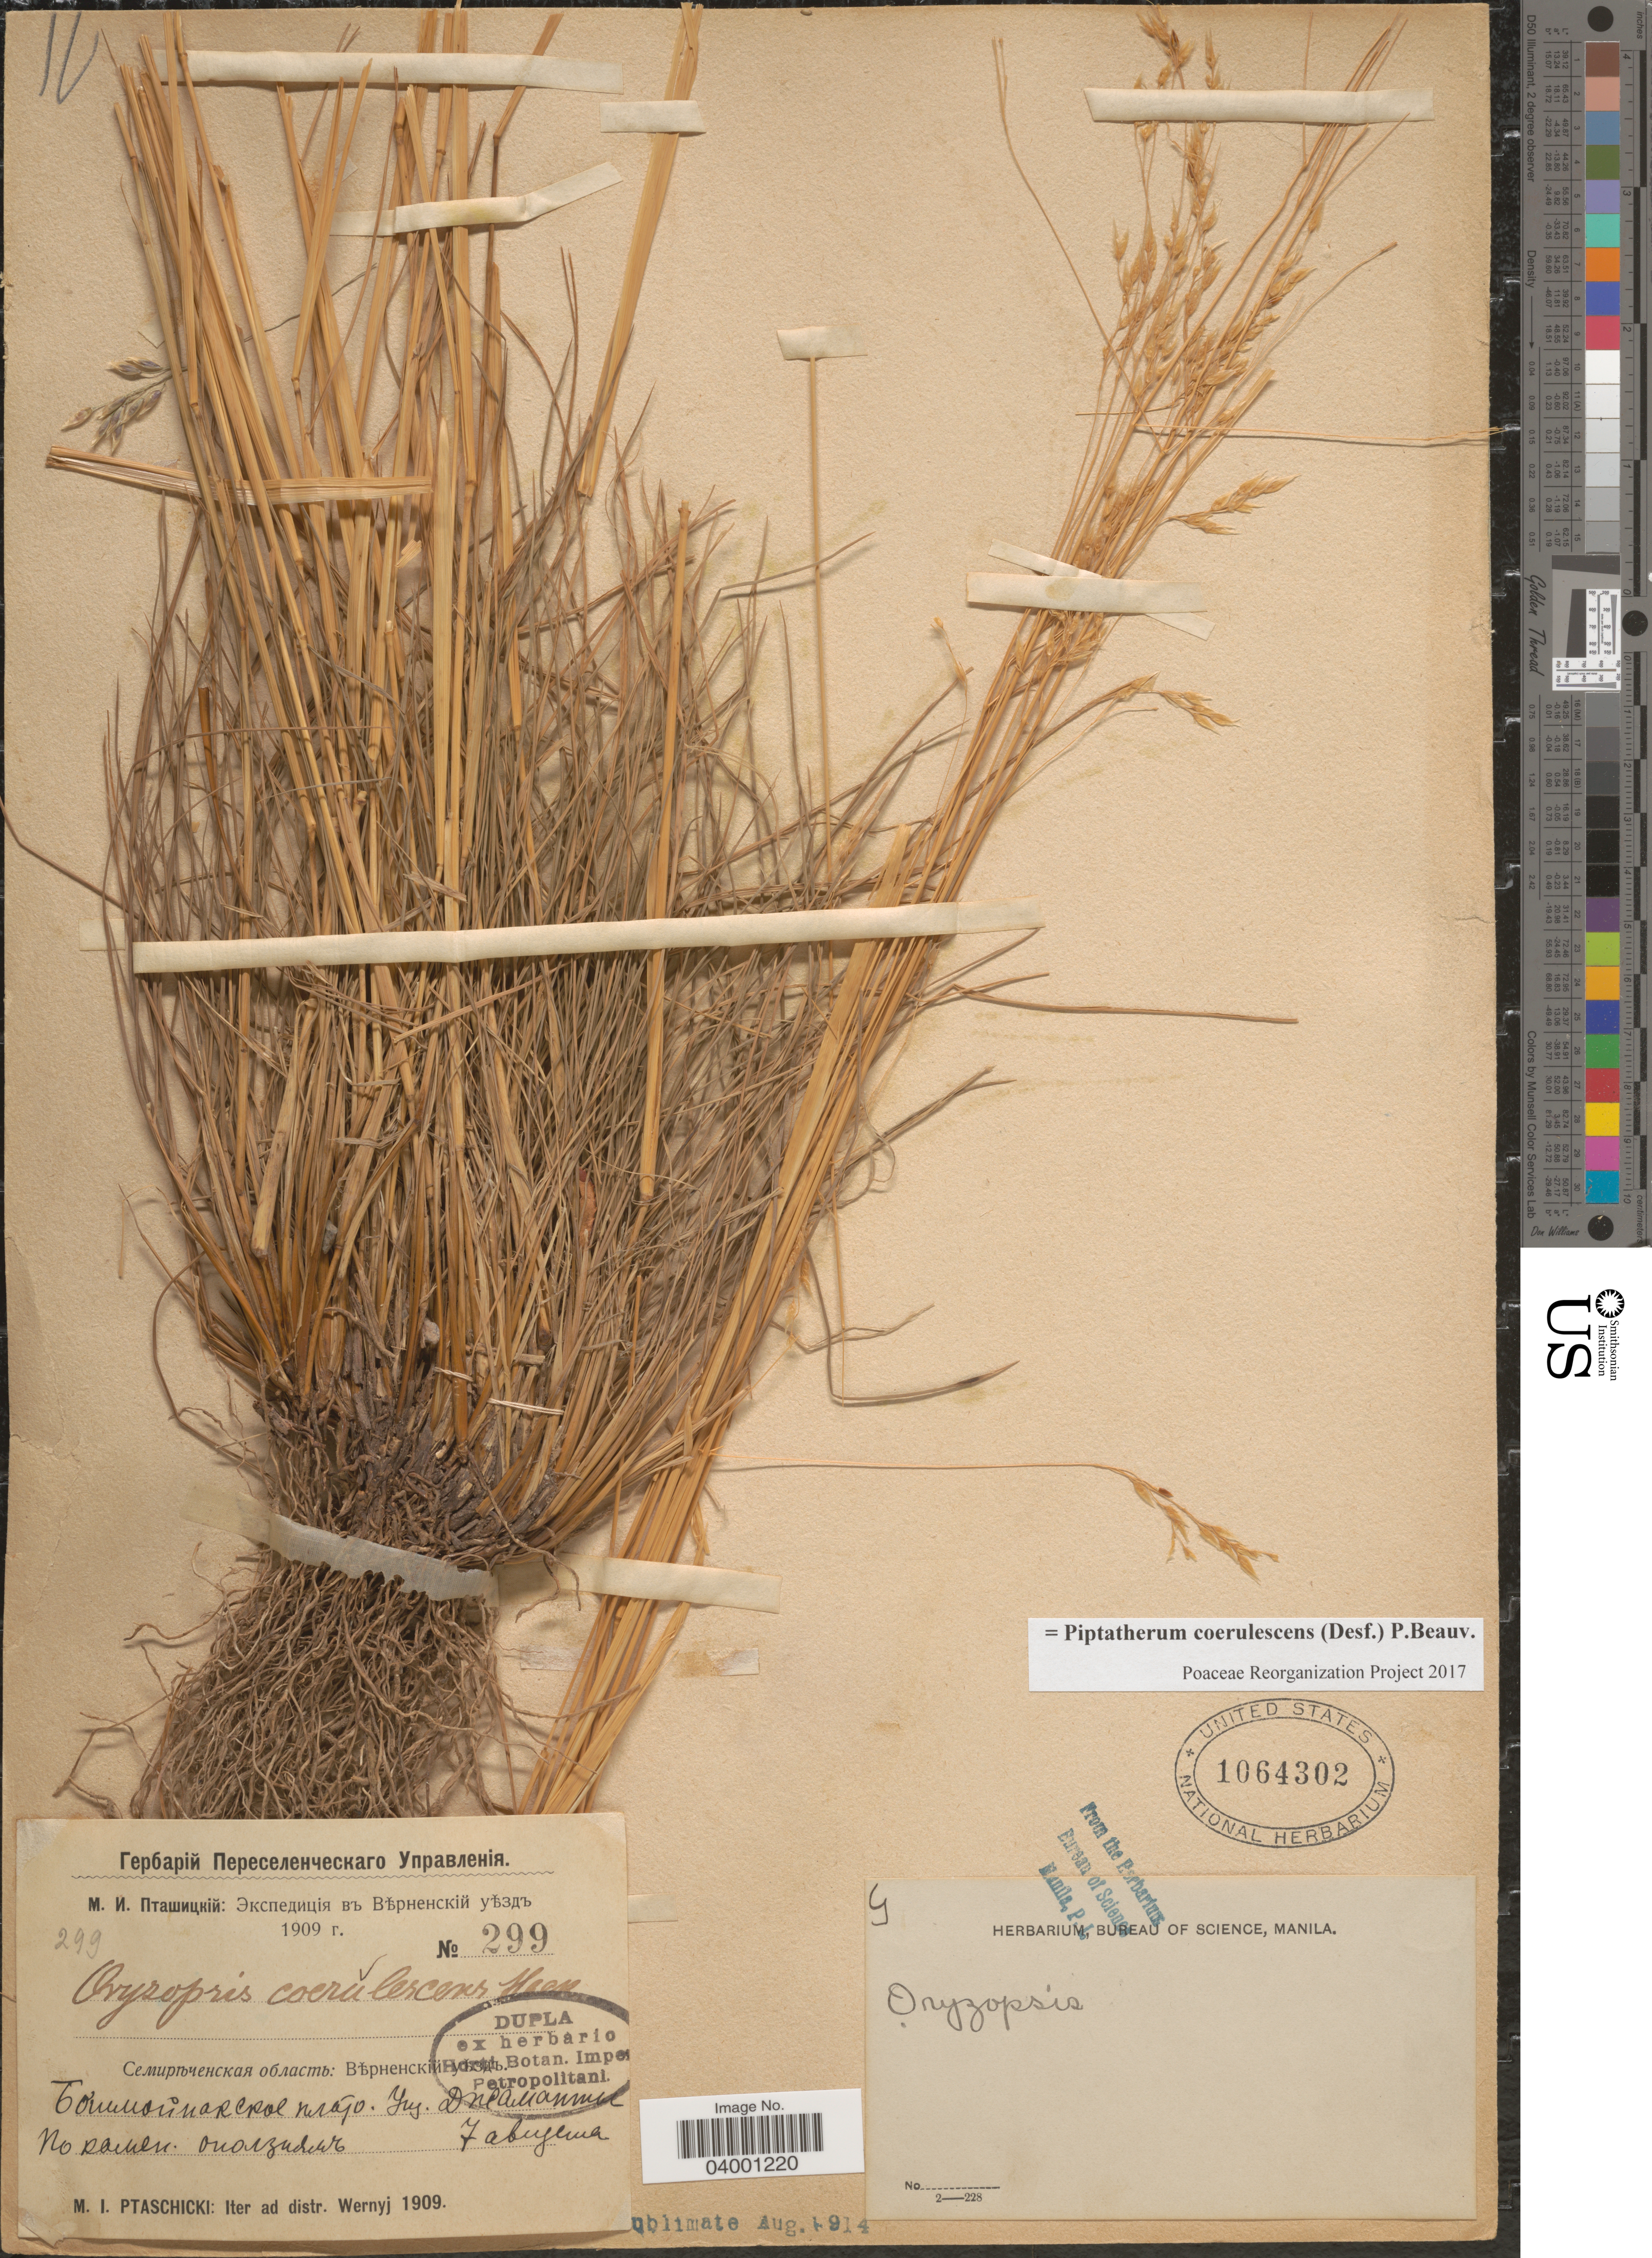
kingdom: Plantae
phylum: Tracheophyta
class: Liliopsida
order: Poales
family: Poaceae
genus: Piptatherum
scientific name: Piptatherum coerulescens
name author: (Desf.) P. Beauv.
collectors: M. Ptaszycki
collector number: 299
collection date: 1909-08-07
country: Kazakhstan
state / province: Almaty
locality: Iter ad distr. Wernyj. Gorge Zhamanty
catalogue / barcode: US 1064302